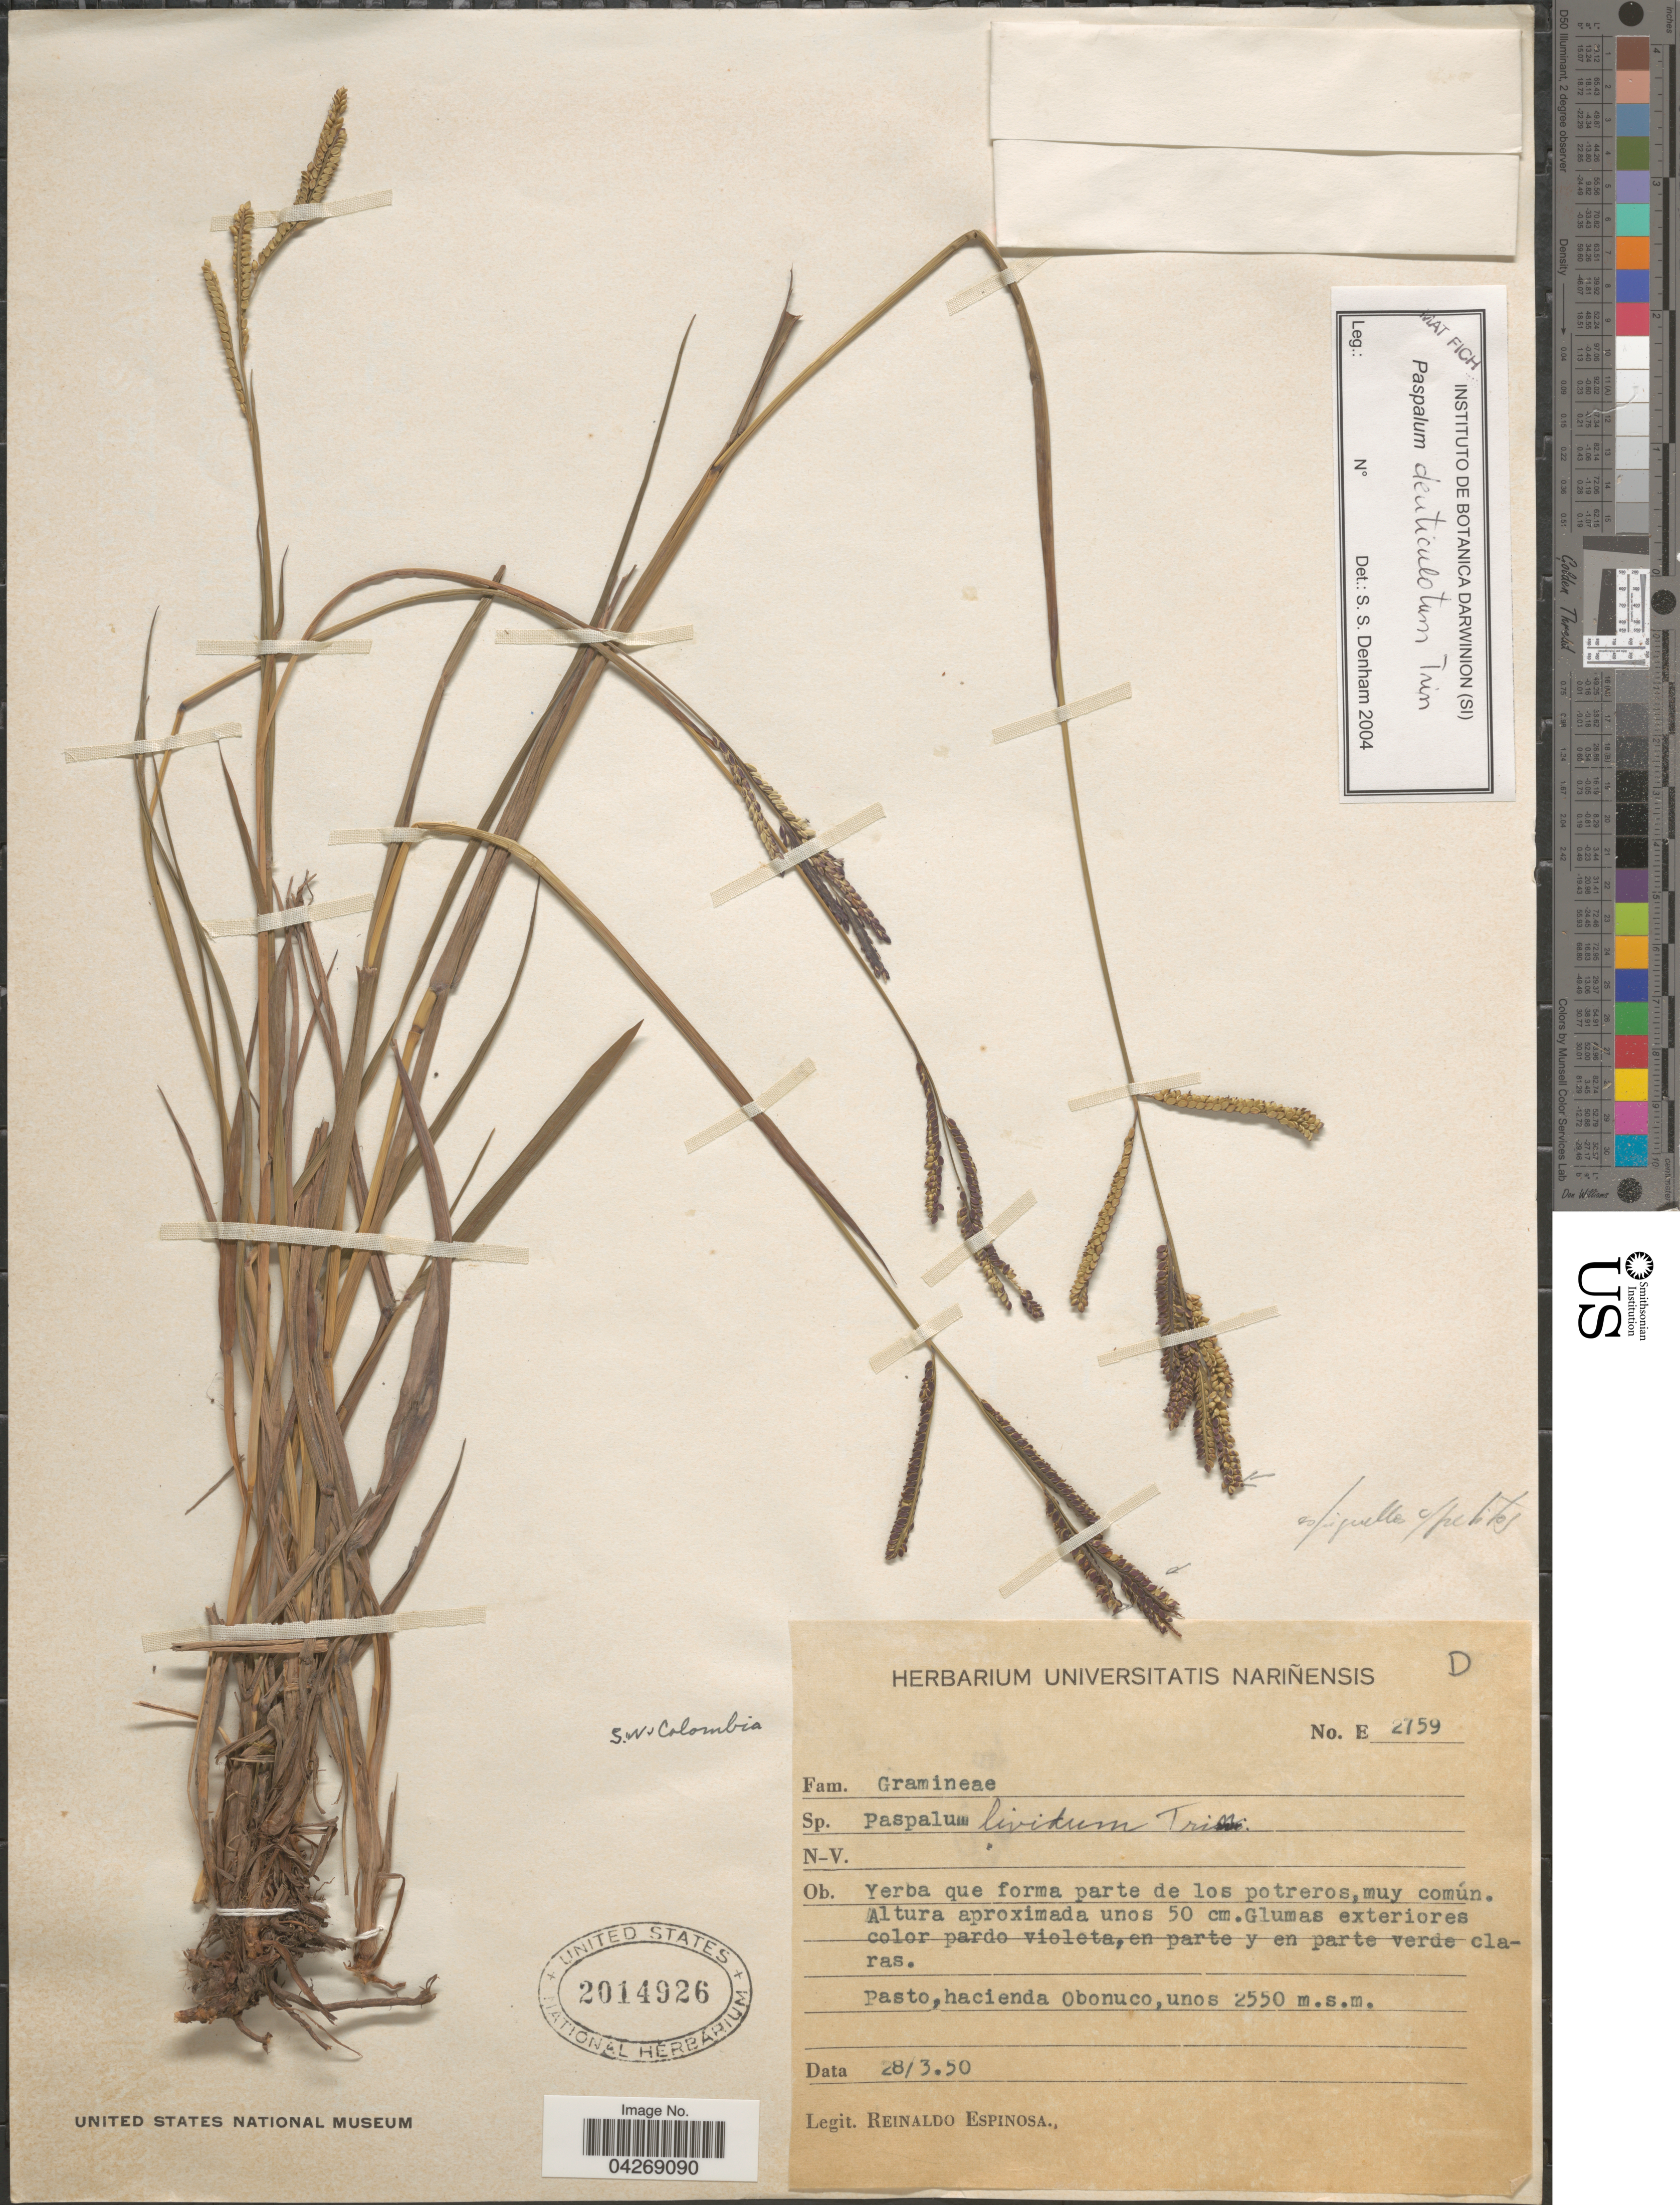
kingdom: Plantae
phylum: Tracheophyta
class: Liliopsida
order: Poales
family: Poaceae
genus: Paspalum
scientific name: Paspalum denticulatum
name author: Trin.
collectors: R. Espinosa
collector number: E2759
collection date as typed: Transcribed d/m/y: 28/3/50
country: Colombia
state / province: Nariño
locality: S.W. Colombia.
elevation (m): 2550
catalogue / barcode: US 2014926